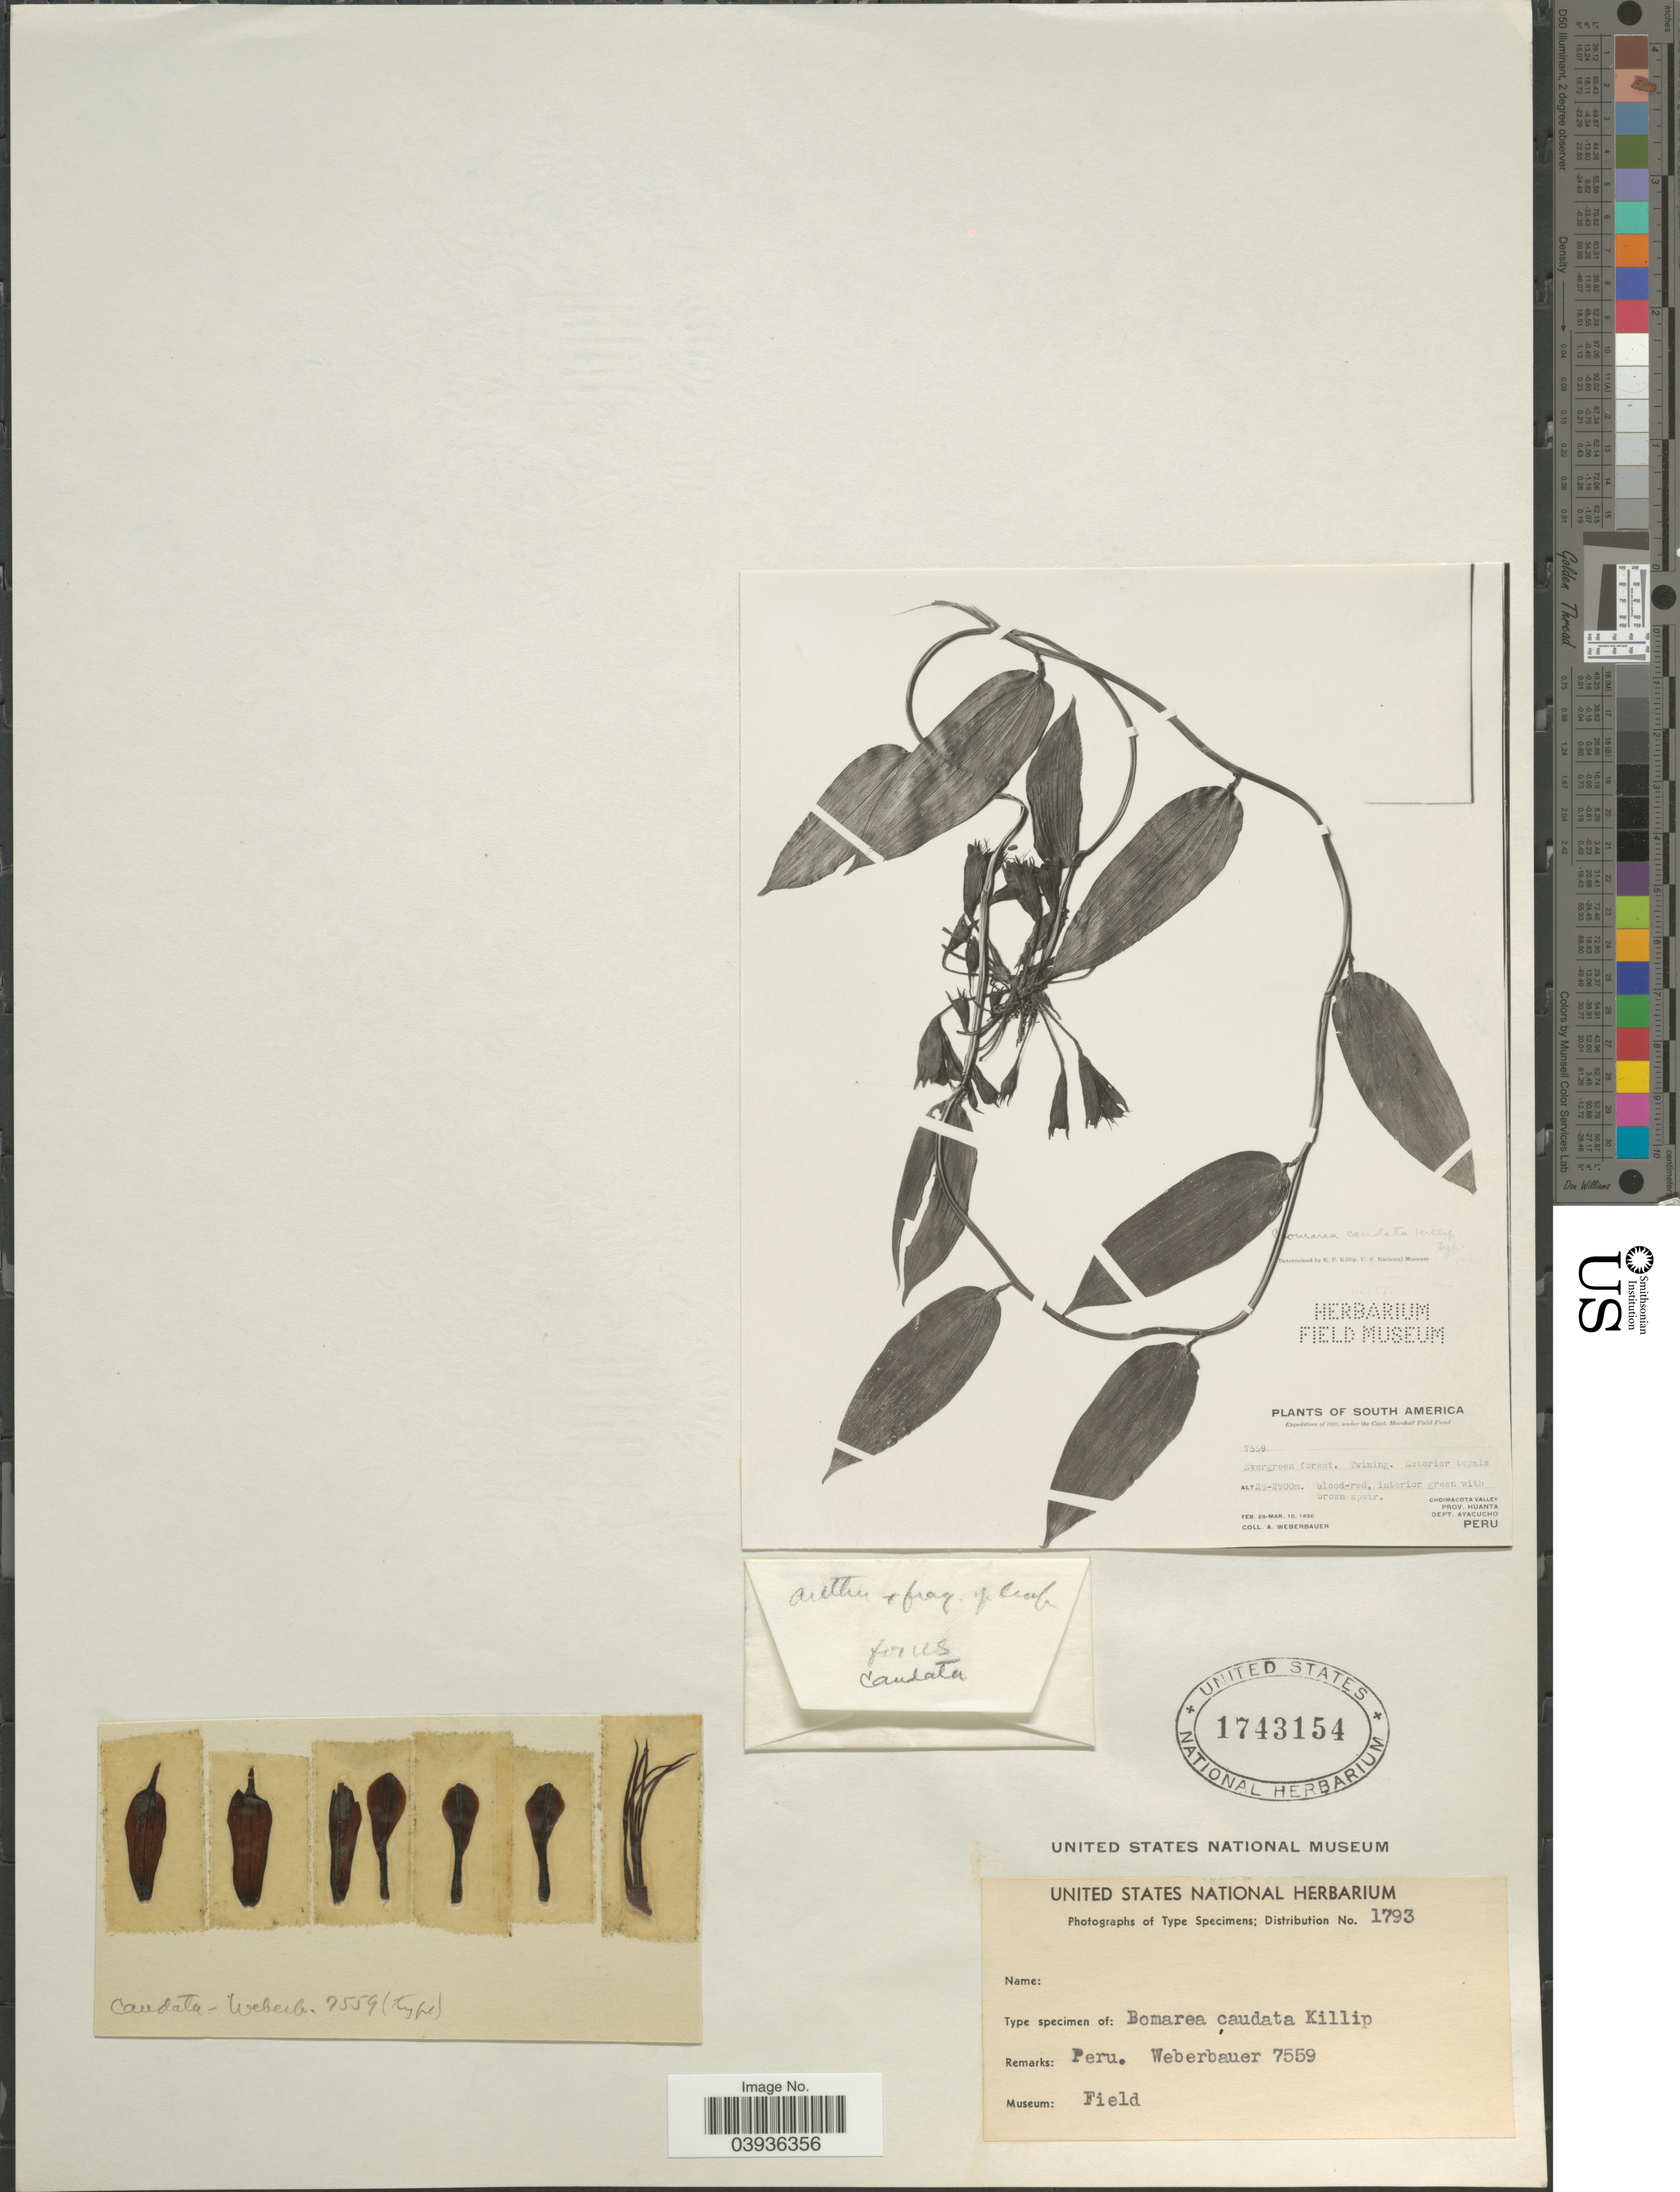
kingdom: Plantae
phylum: Tracheophyta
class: Liliopsida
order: Liliales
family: Alstroemeriaceae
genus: Bomarea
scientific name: Bomarea caudata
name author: Killip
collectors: A. Weberbauer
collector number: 7559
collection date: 1926-02-28/1926-03-10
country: Peru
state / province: Ayacucho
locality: Choimacota Valley Prov. Huanta, Dept Ayacucho.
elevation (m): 2800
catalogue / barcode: US 1743154